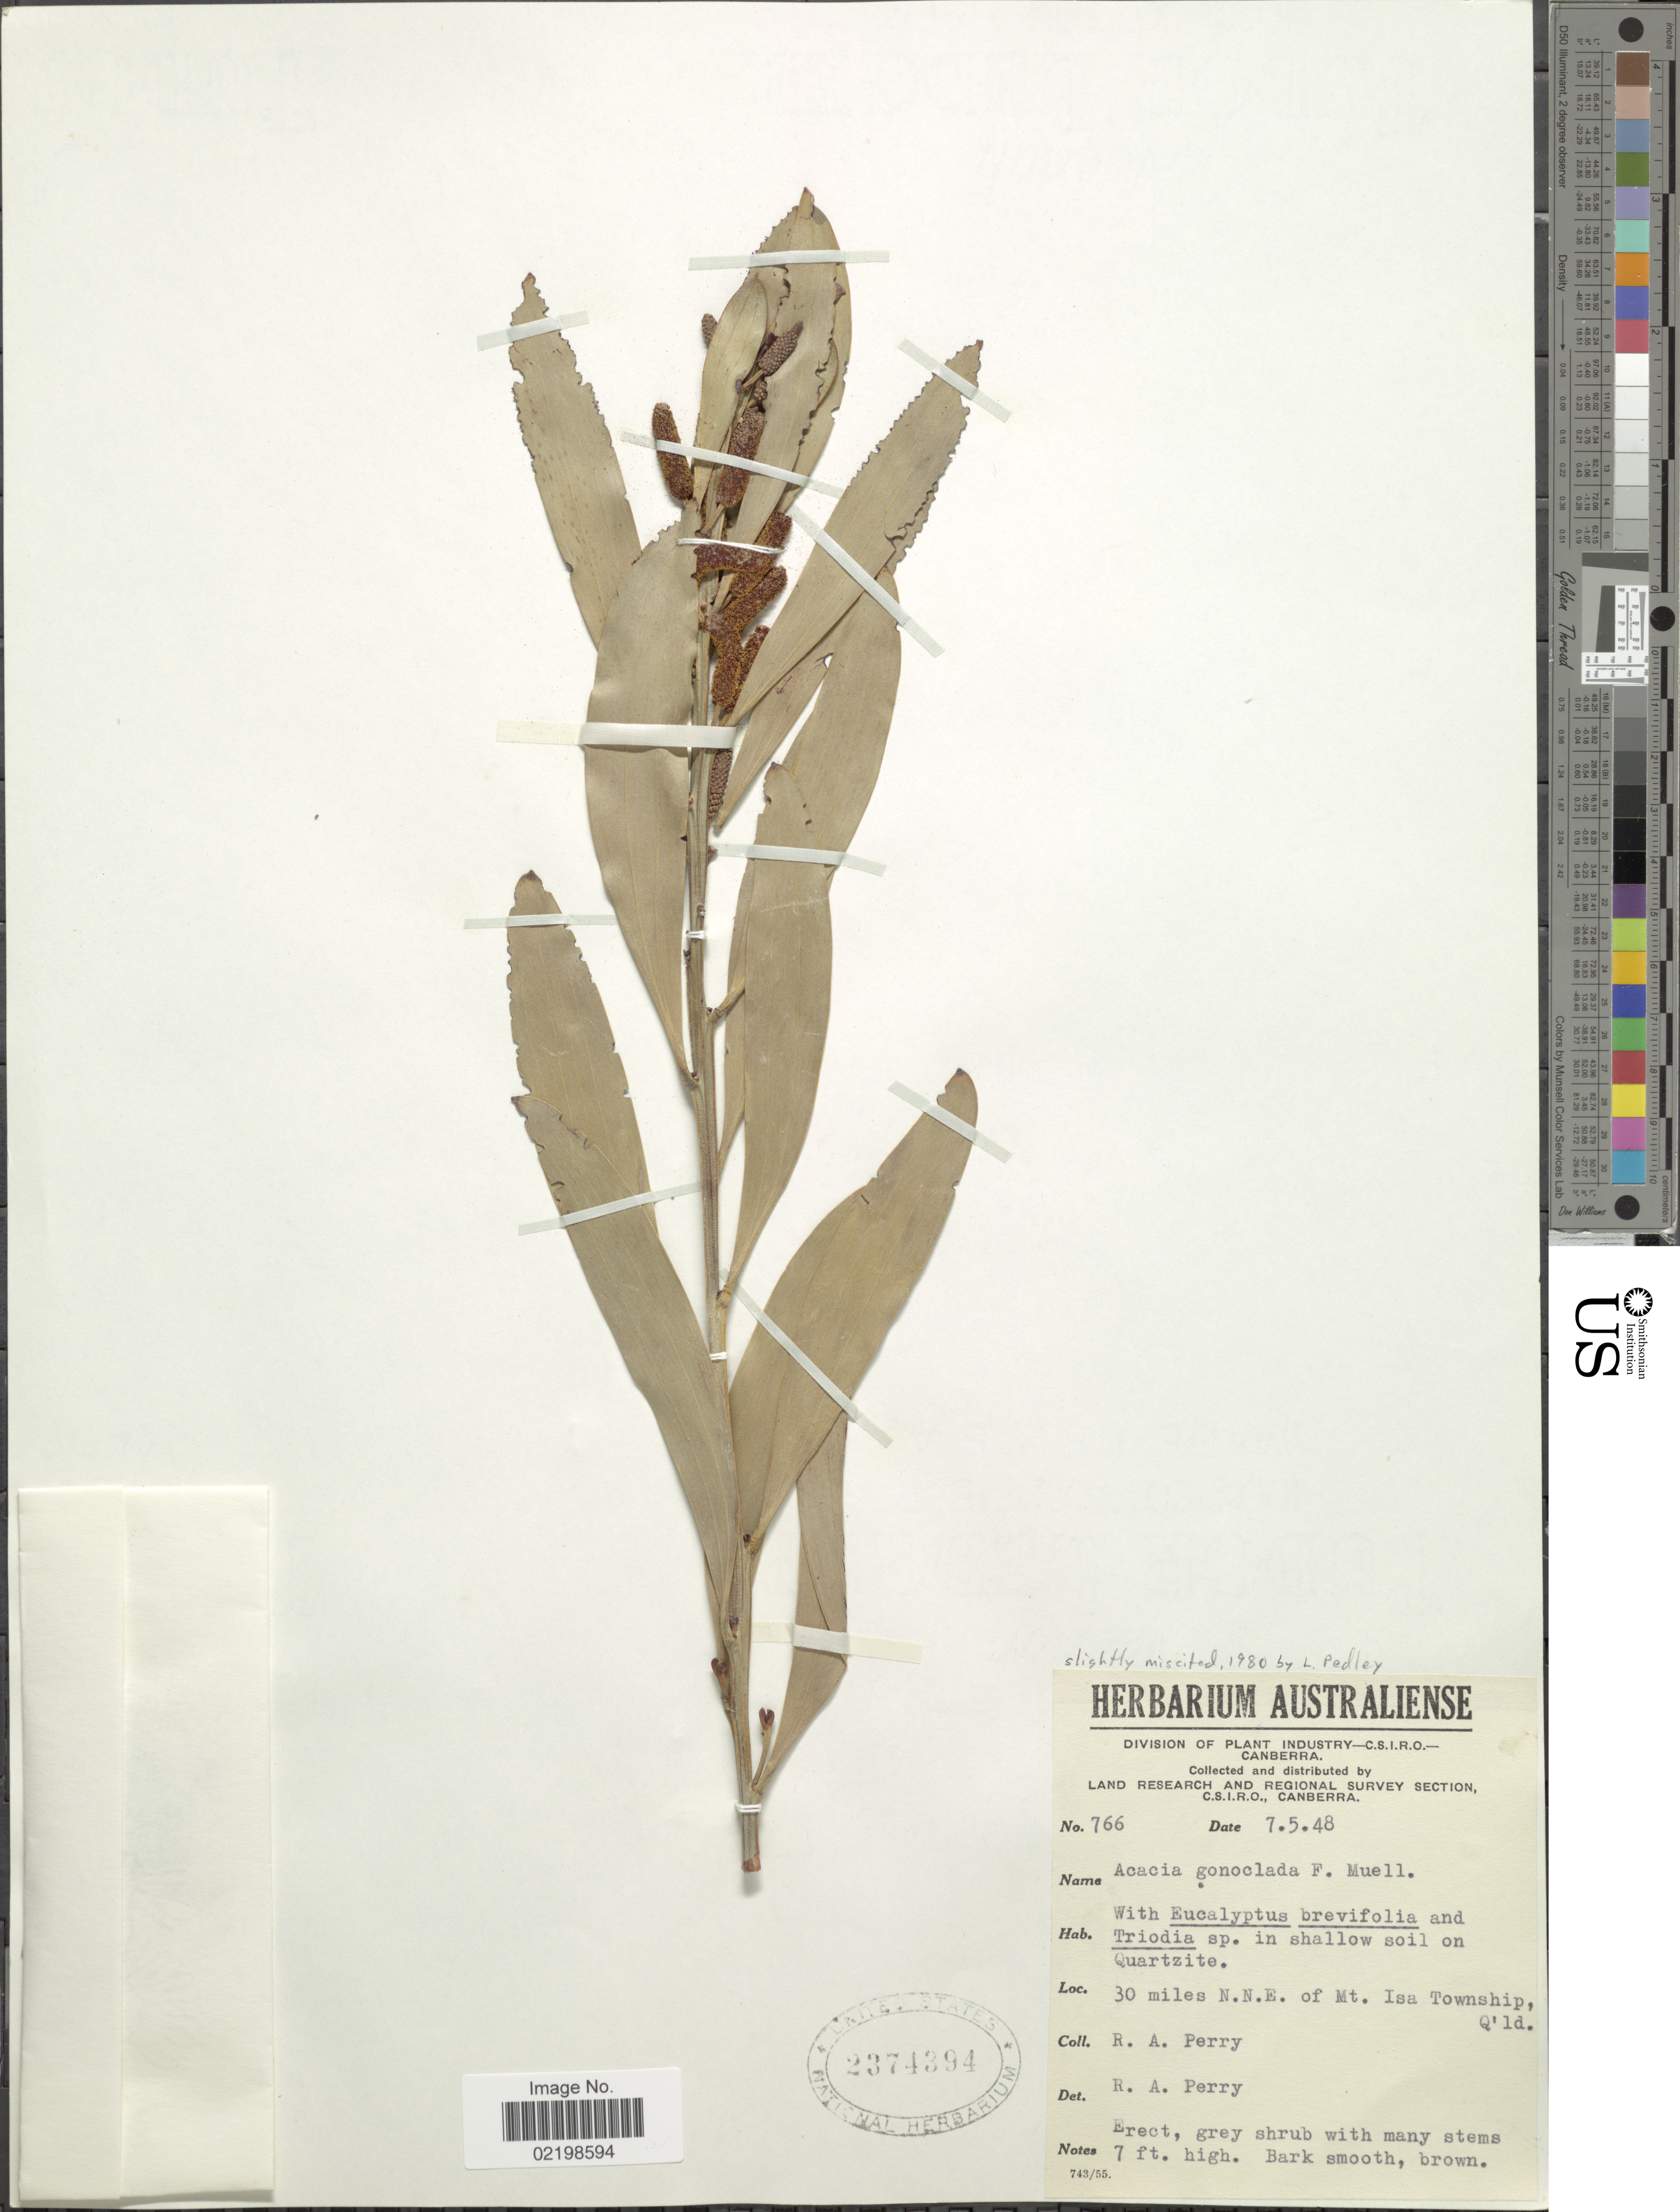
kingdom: Plantae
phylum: Tracheophyta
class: Magnoliopsida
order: Fabales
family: Fabaceae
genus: Acacia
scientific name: Acacia gonoclada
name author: F. Muell.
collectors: Perry, R. A.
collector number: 766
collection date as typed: Transcribed d/m/y: 7/5/48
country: Australia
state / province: Queensland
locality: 30 miles N.N.E. of Mt. Isa Township, Q'ld.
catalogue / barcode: US 2374394